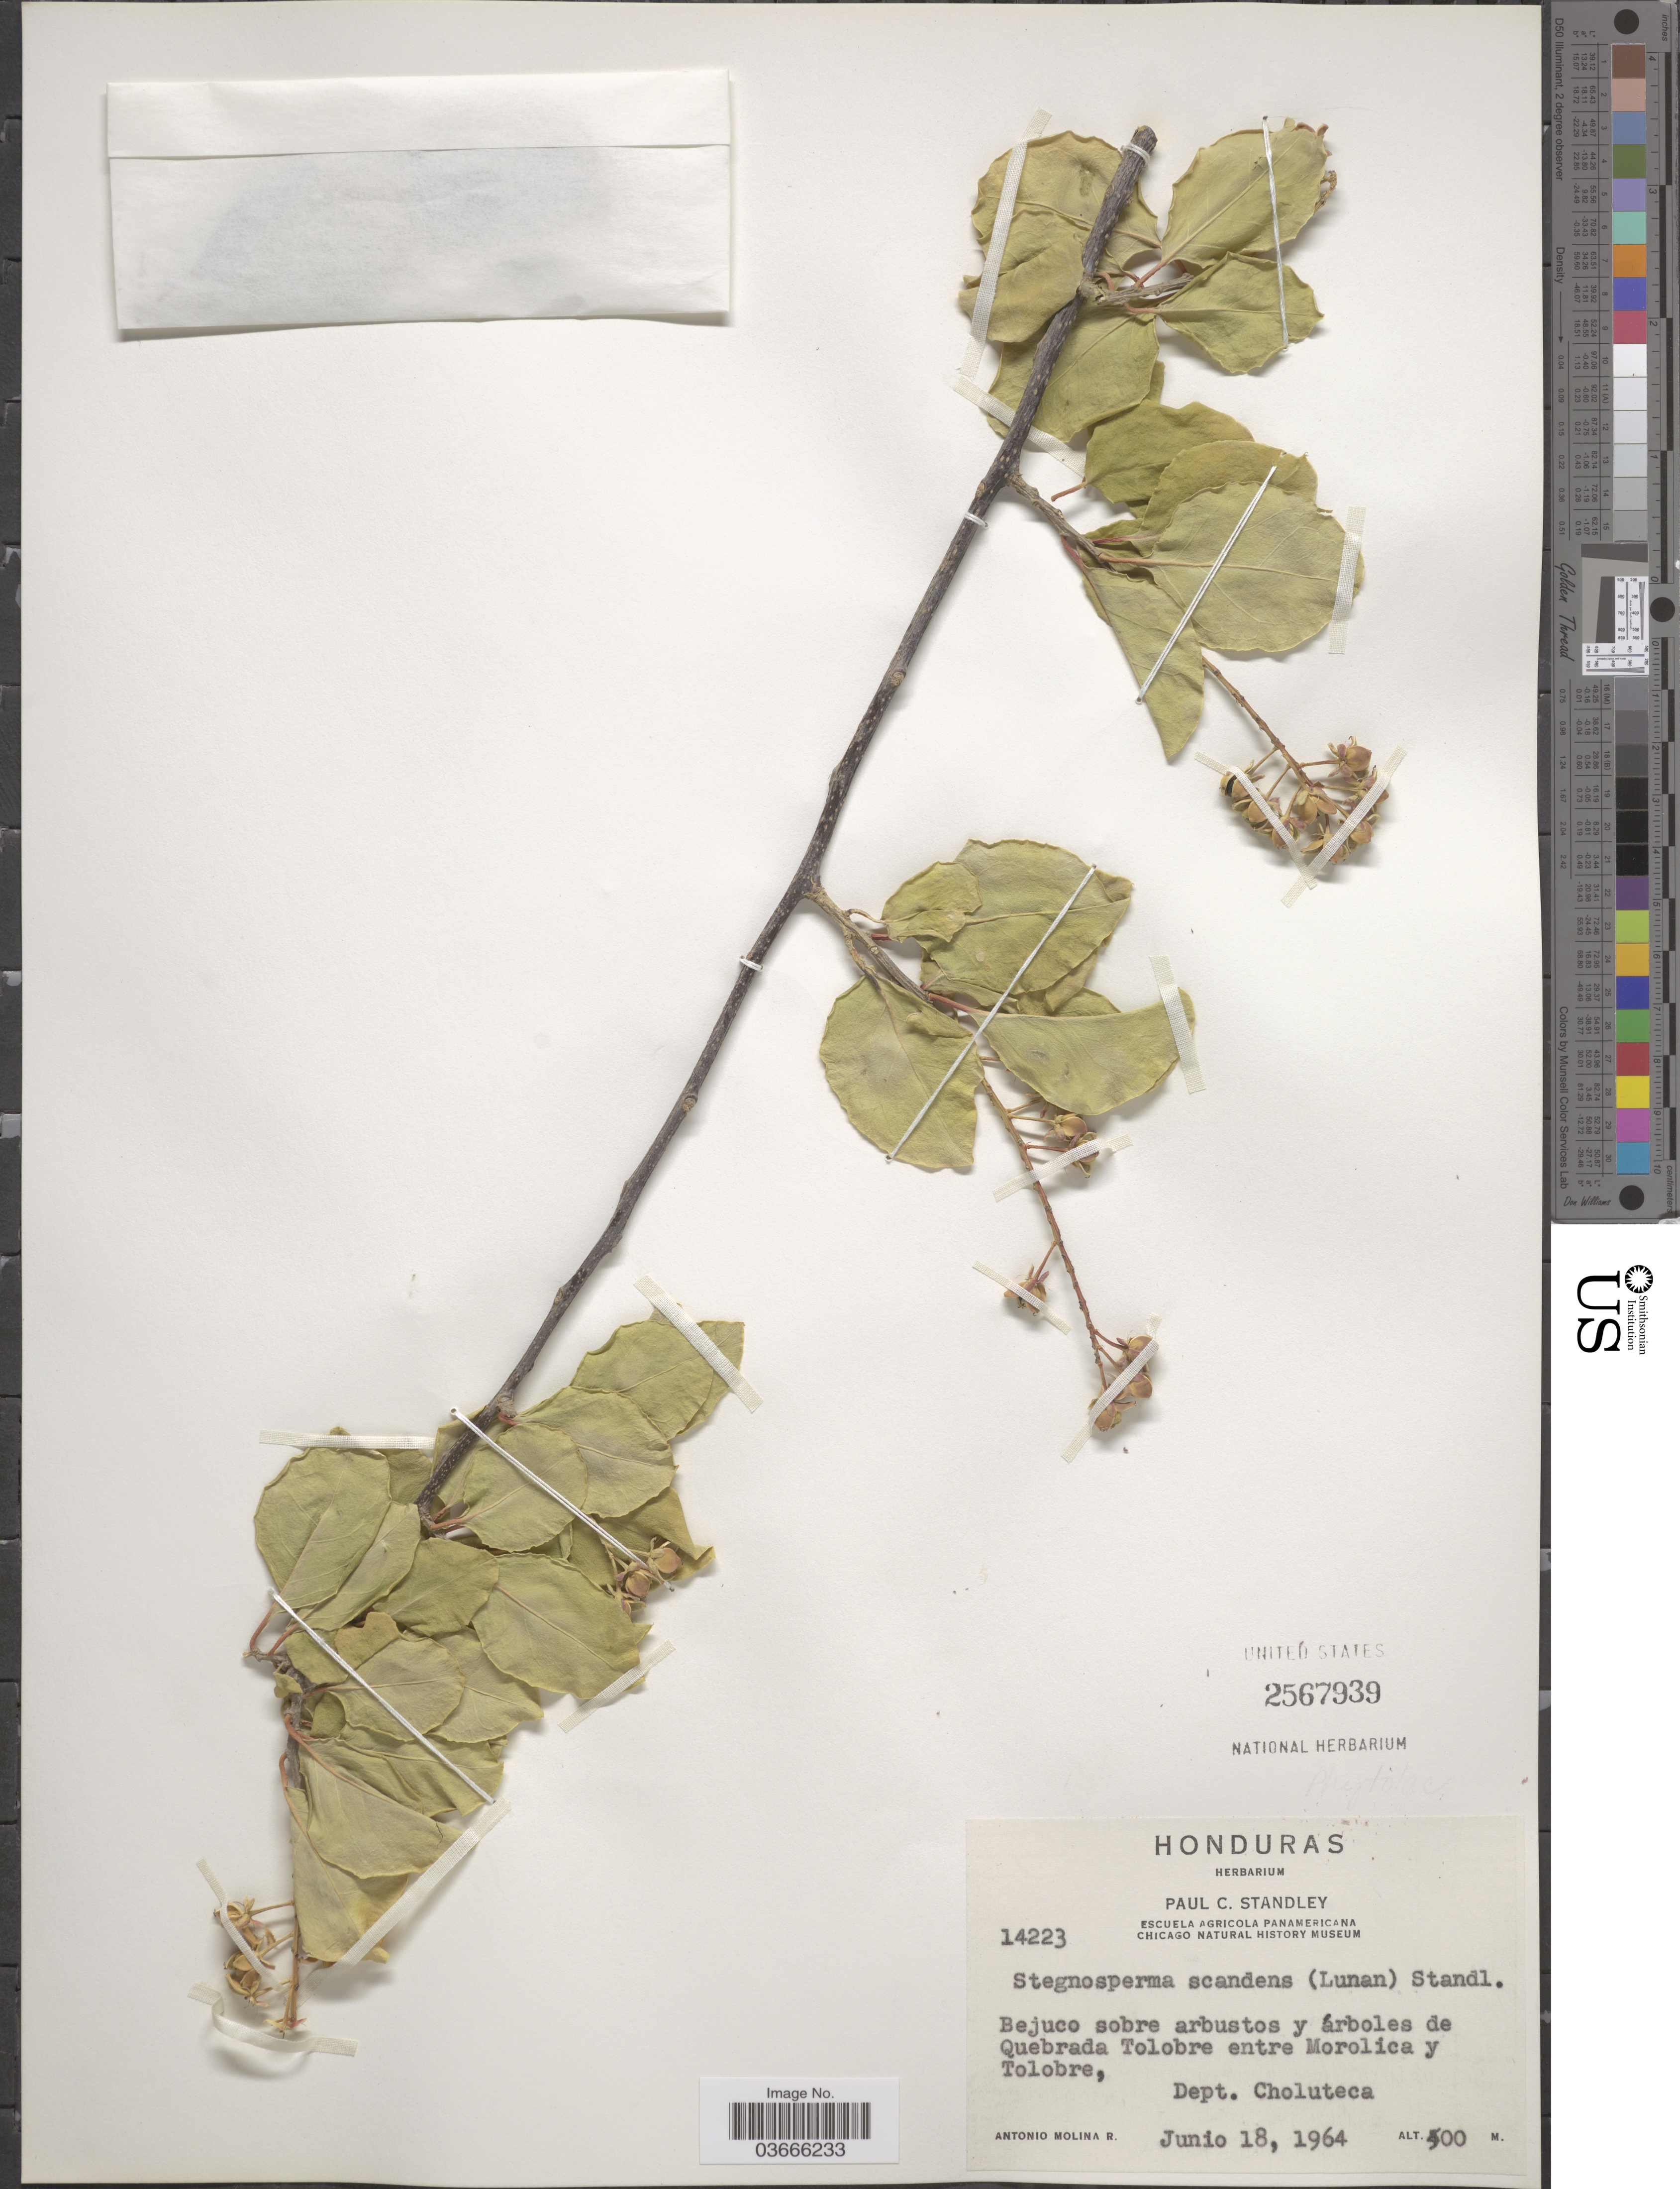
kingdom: Plantae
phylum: Tracheophyta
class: Magnoliopsida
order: Caryophyllales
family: Stegnospermataceae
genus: Stegnosperma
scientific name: Stegnosperma scandens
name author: (Lunan) Standl.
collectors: A. Molina R.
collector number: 14223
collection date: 1964-06-18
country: Honduras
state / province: Choluteca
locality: Bejuco sobre arbustos y árboles de Quebrada Tolobre entre Morolica y Tolobre, Dept. Choluteca.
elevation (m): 400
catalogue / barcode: US 2567939